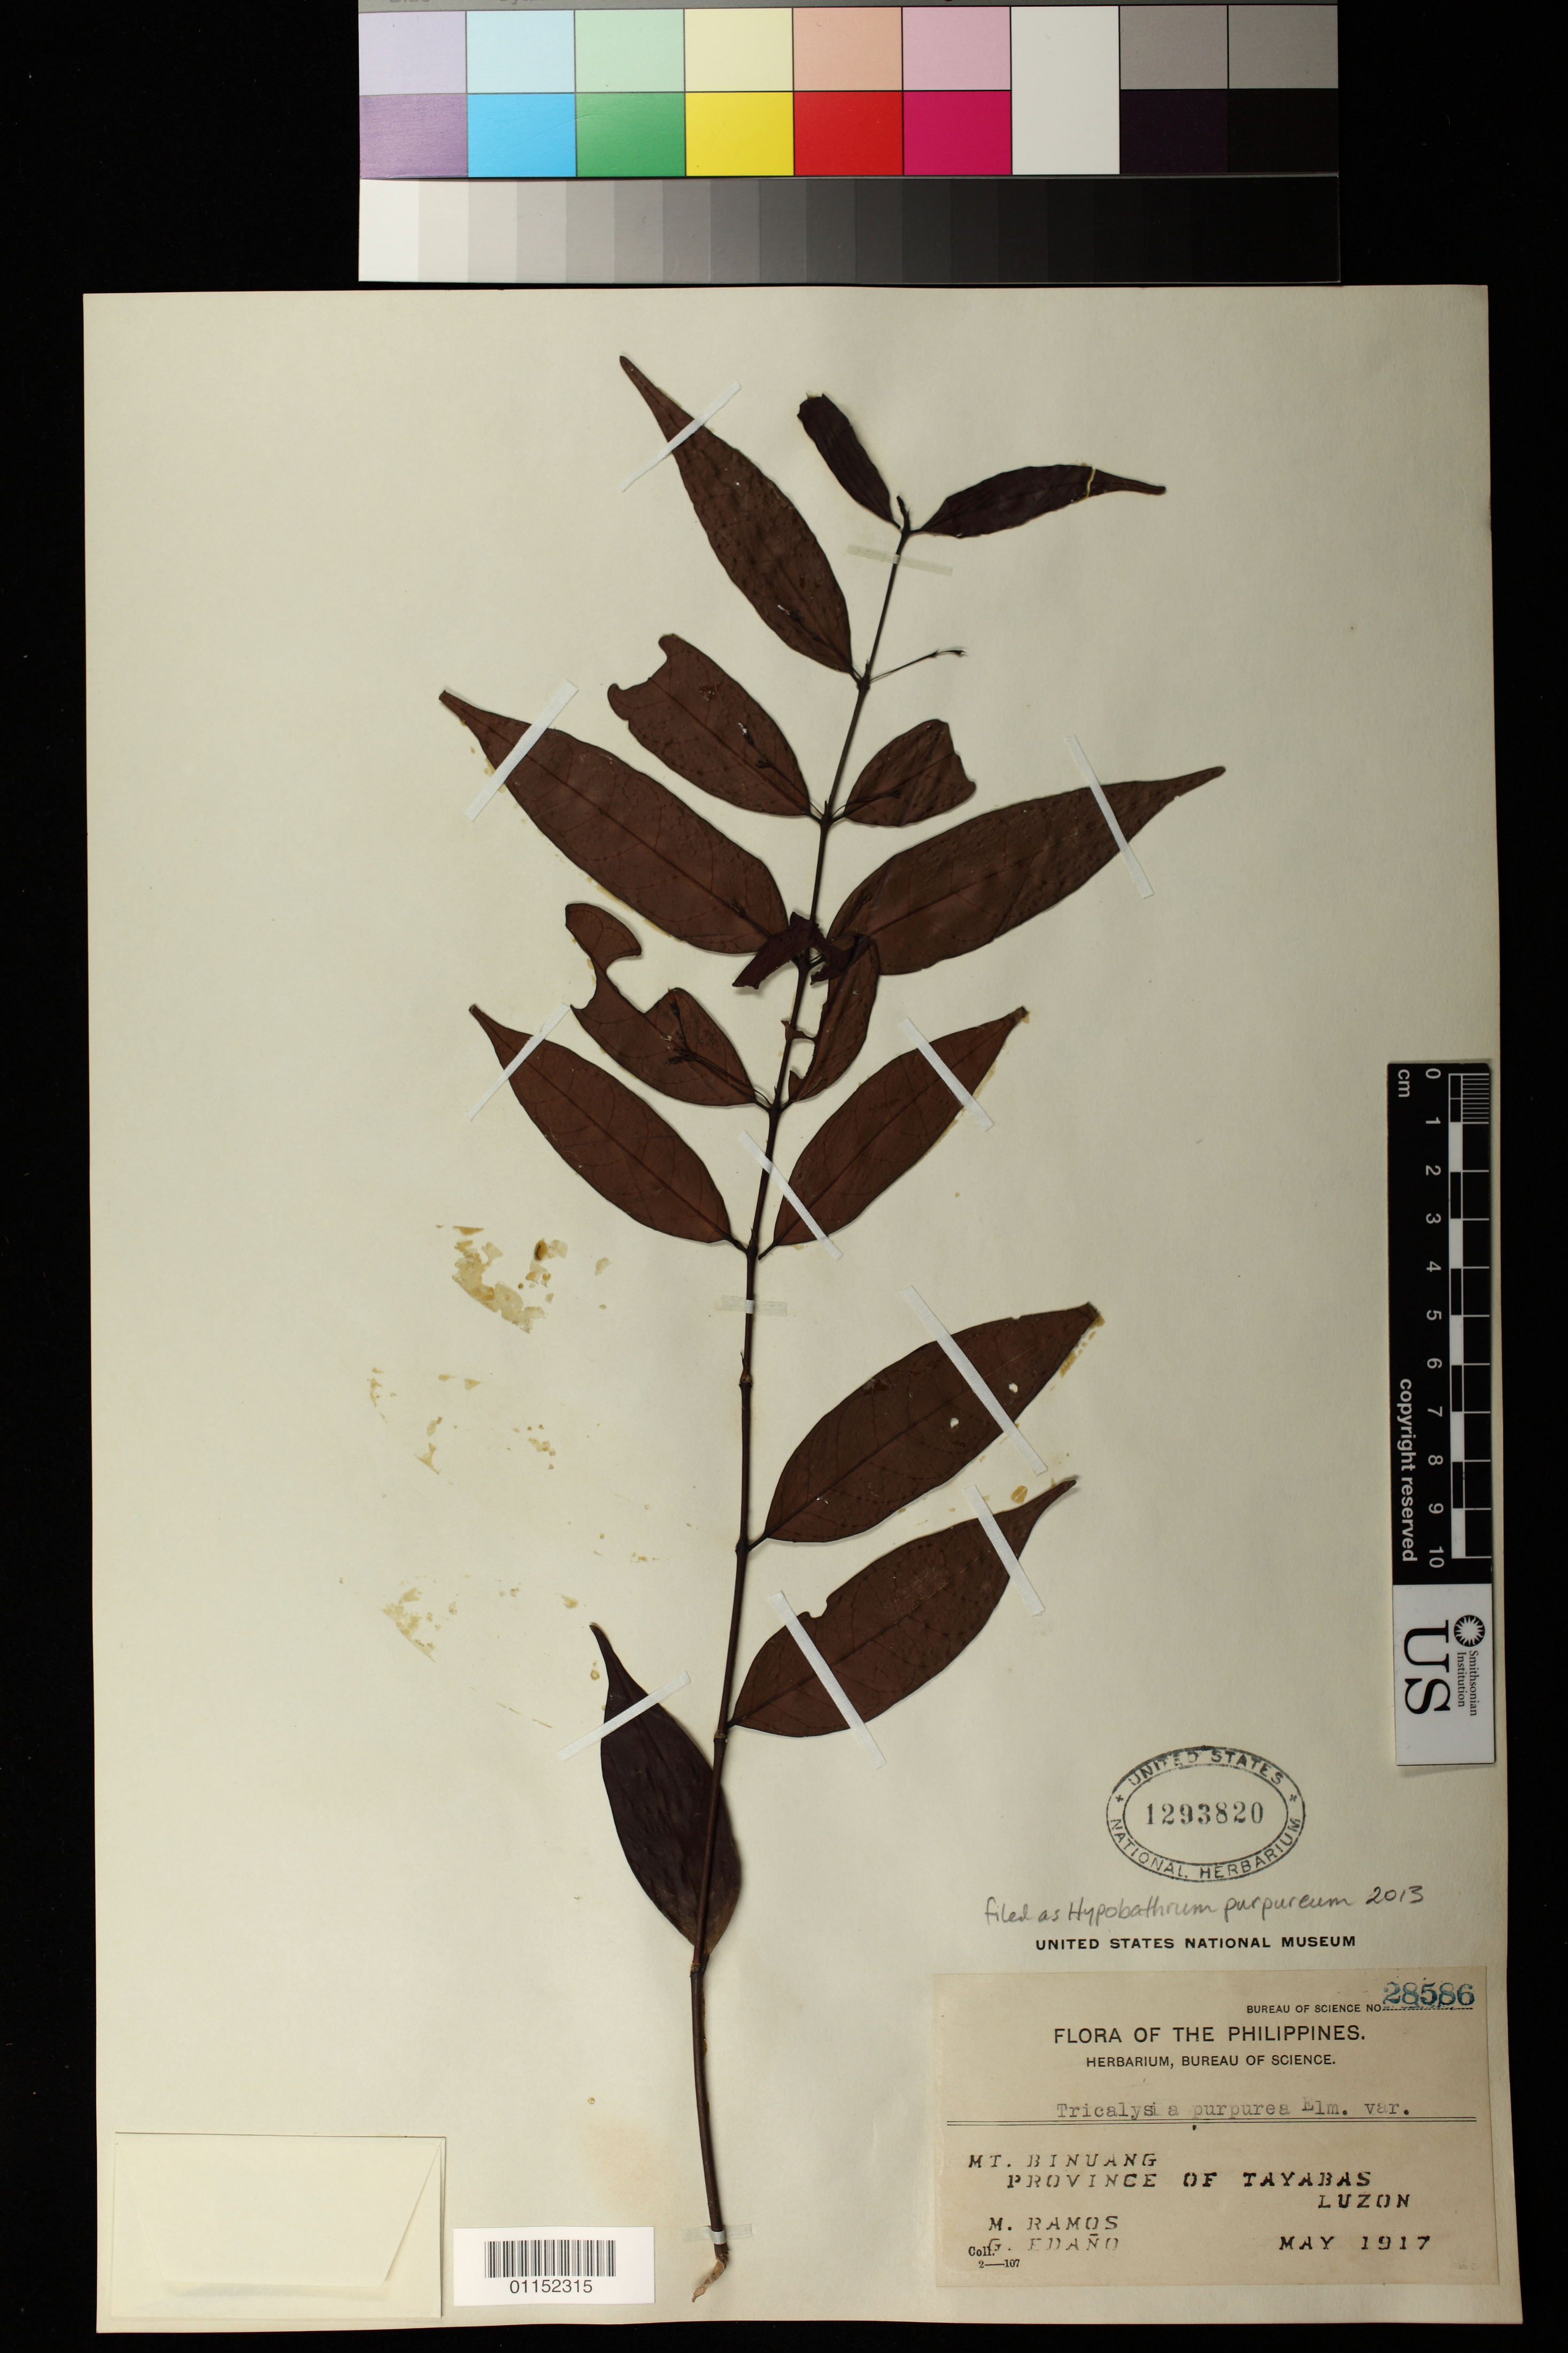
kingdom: Plantae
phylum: Tracheophyta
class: Magnoliopsida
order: Gentianales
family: Rubiaceae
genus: Hypobathrum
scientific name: Hypobathrum purpureum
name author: (Elmer) Merr.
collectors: M. Ramos & G. Edaño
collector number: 28586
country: Philippines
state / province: Calabarzon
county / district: Quezon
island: Luzon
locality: Mt. Binuang. Tayabas.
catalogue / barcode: US 1293820